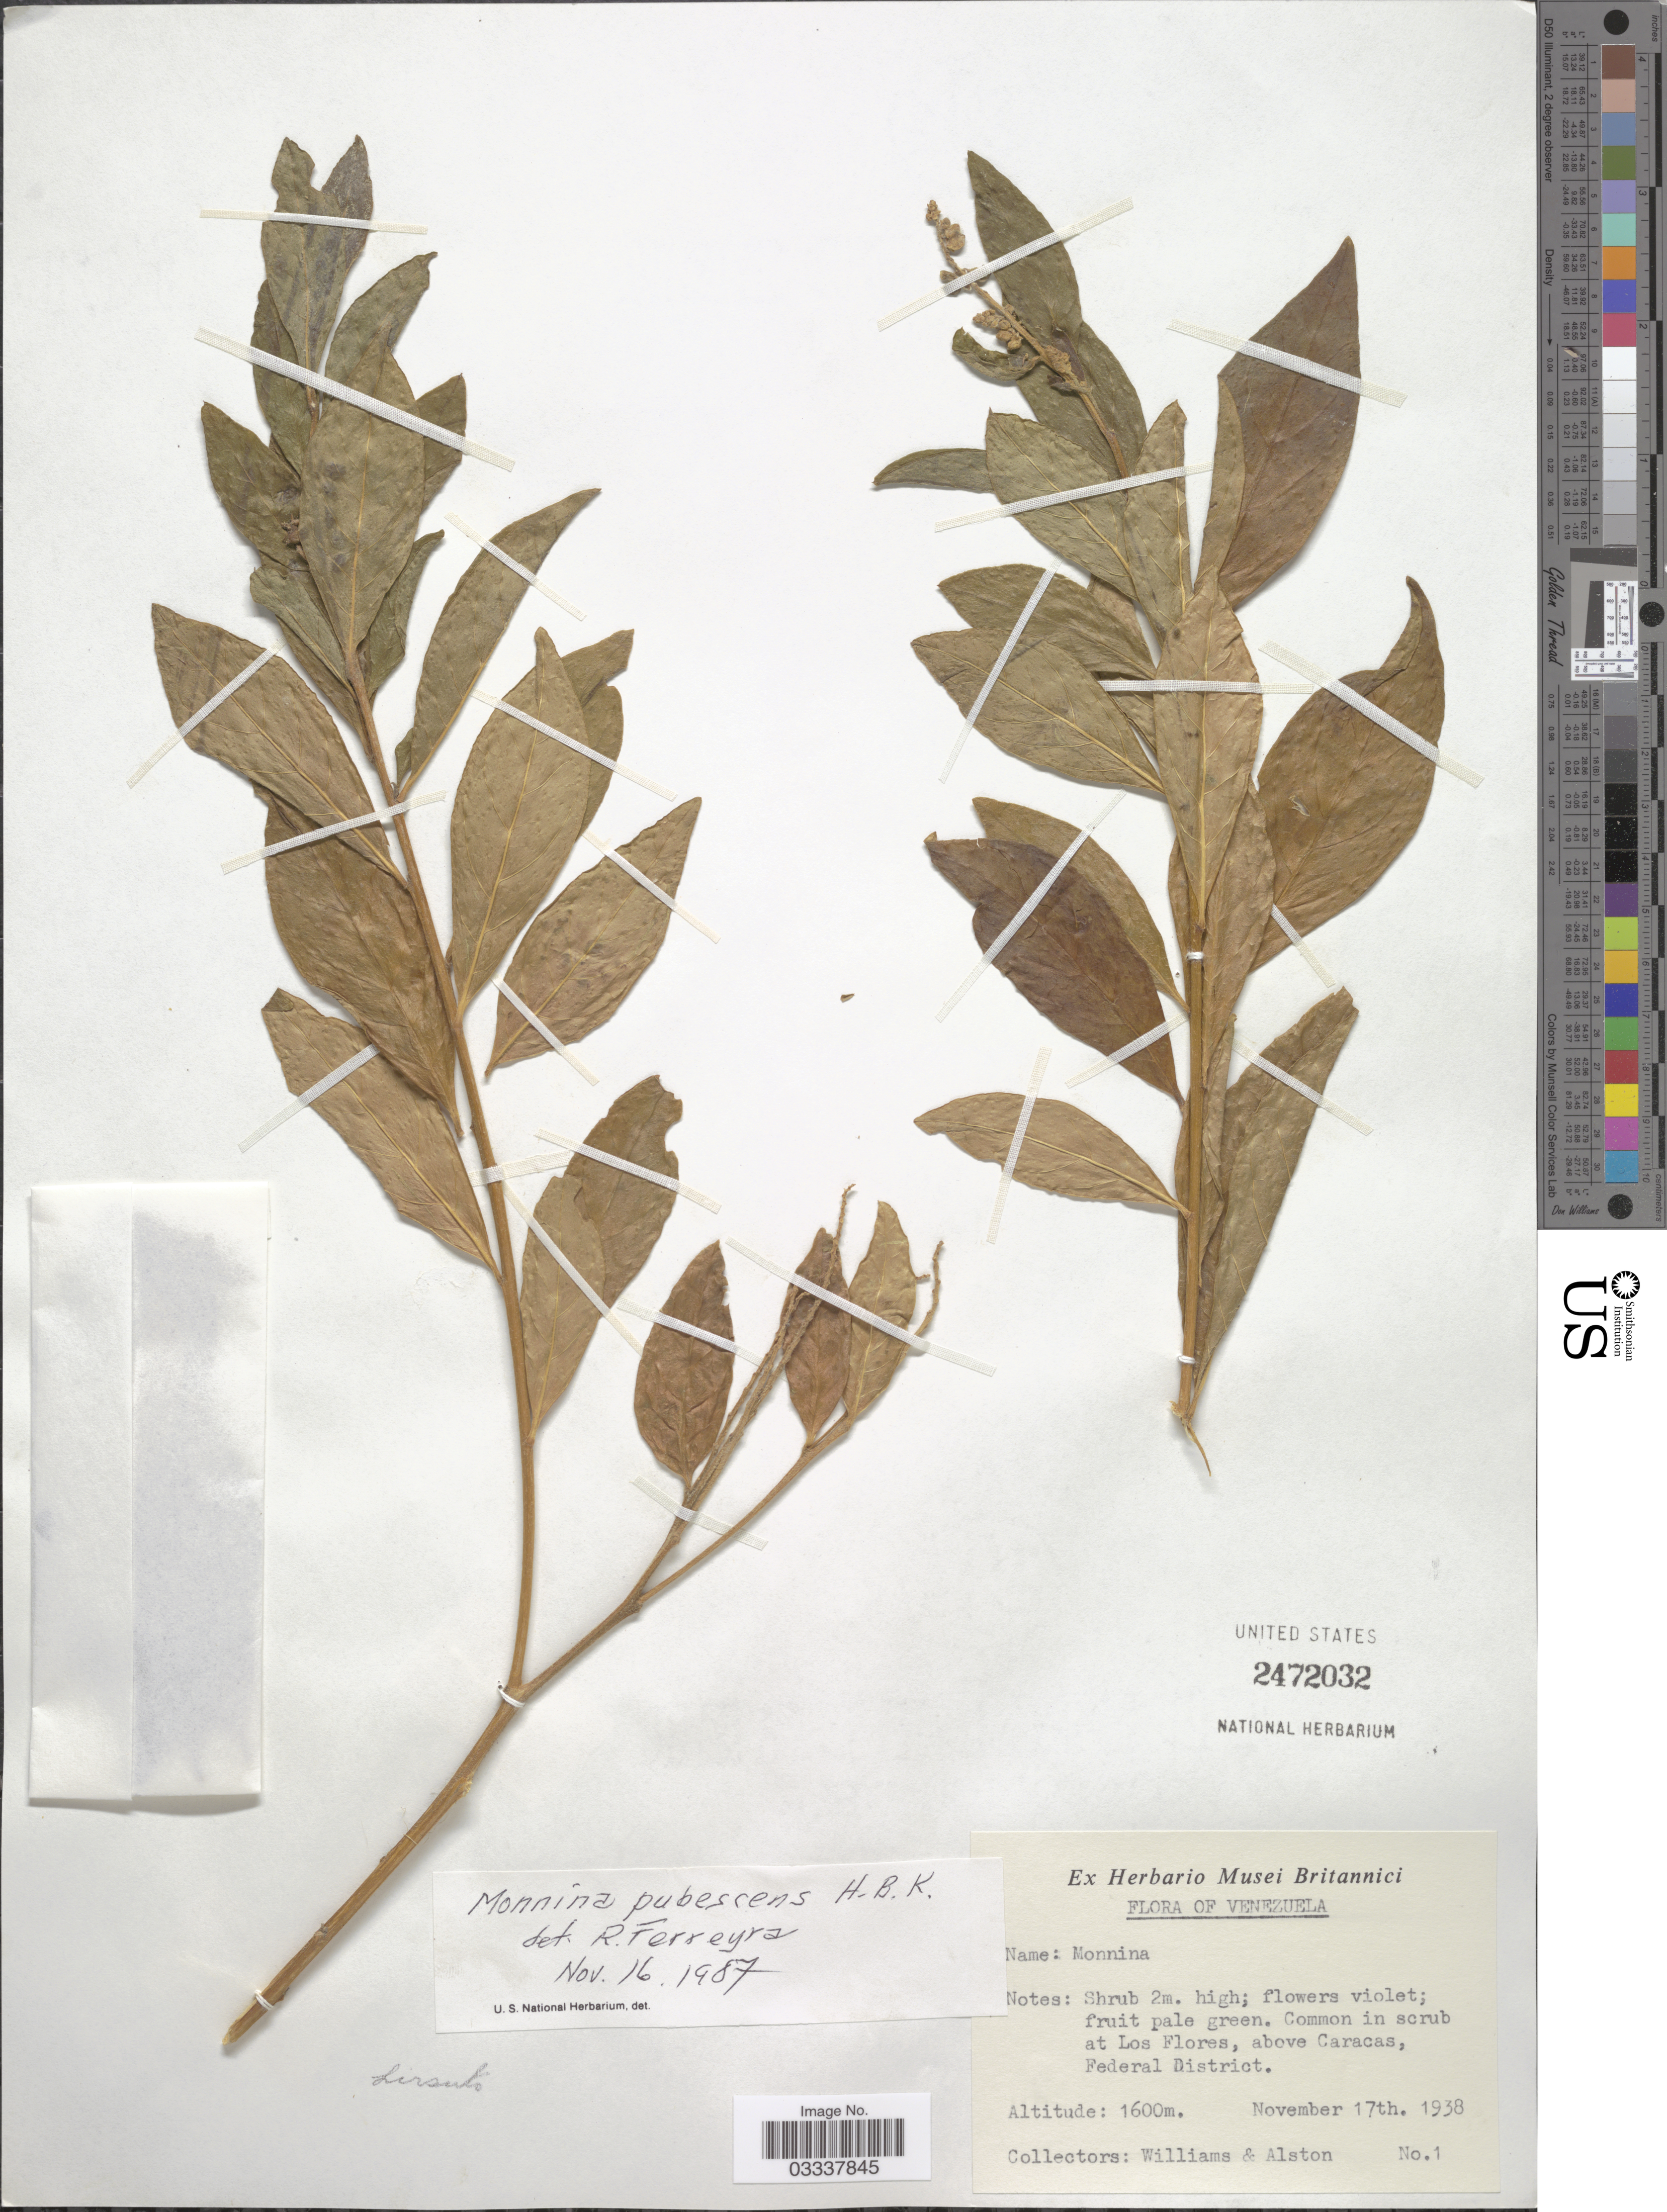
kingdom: Plantae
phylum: Tracheophyta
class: Magnoliopsida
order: Fabales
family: Polygalaceae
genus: Monnina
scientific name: Monnina pubescens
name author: Kunth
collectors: -- Williams & Alston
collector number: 1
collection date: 1938-11-17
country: Venezuela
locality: Las Flores, above Caracas, Federal District.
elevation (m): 1600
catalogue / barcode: US 2472032